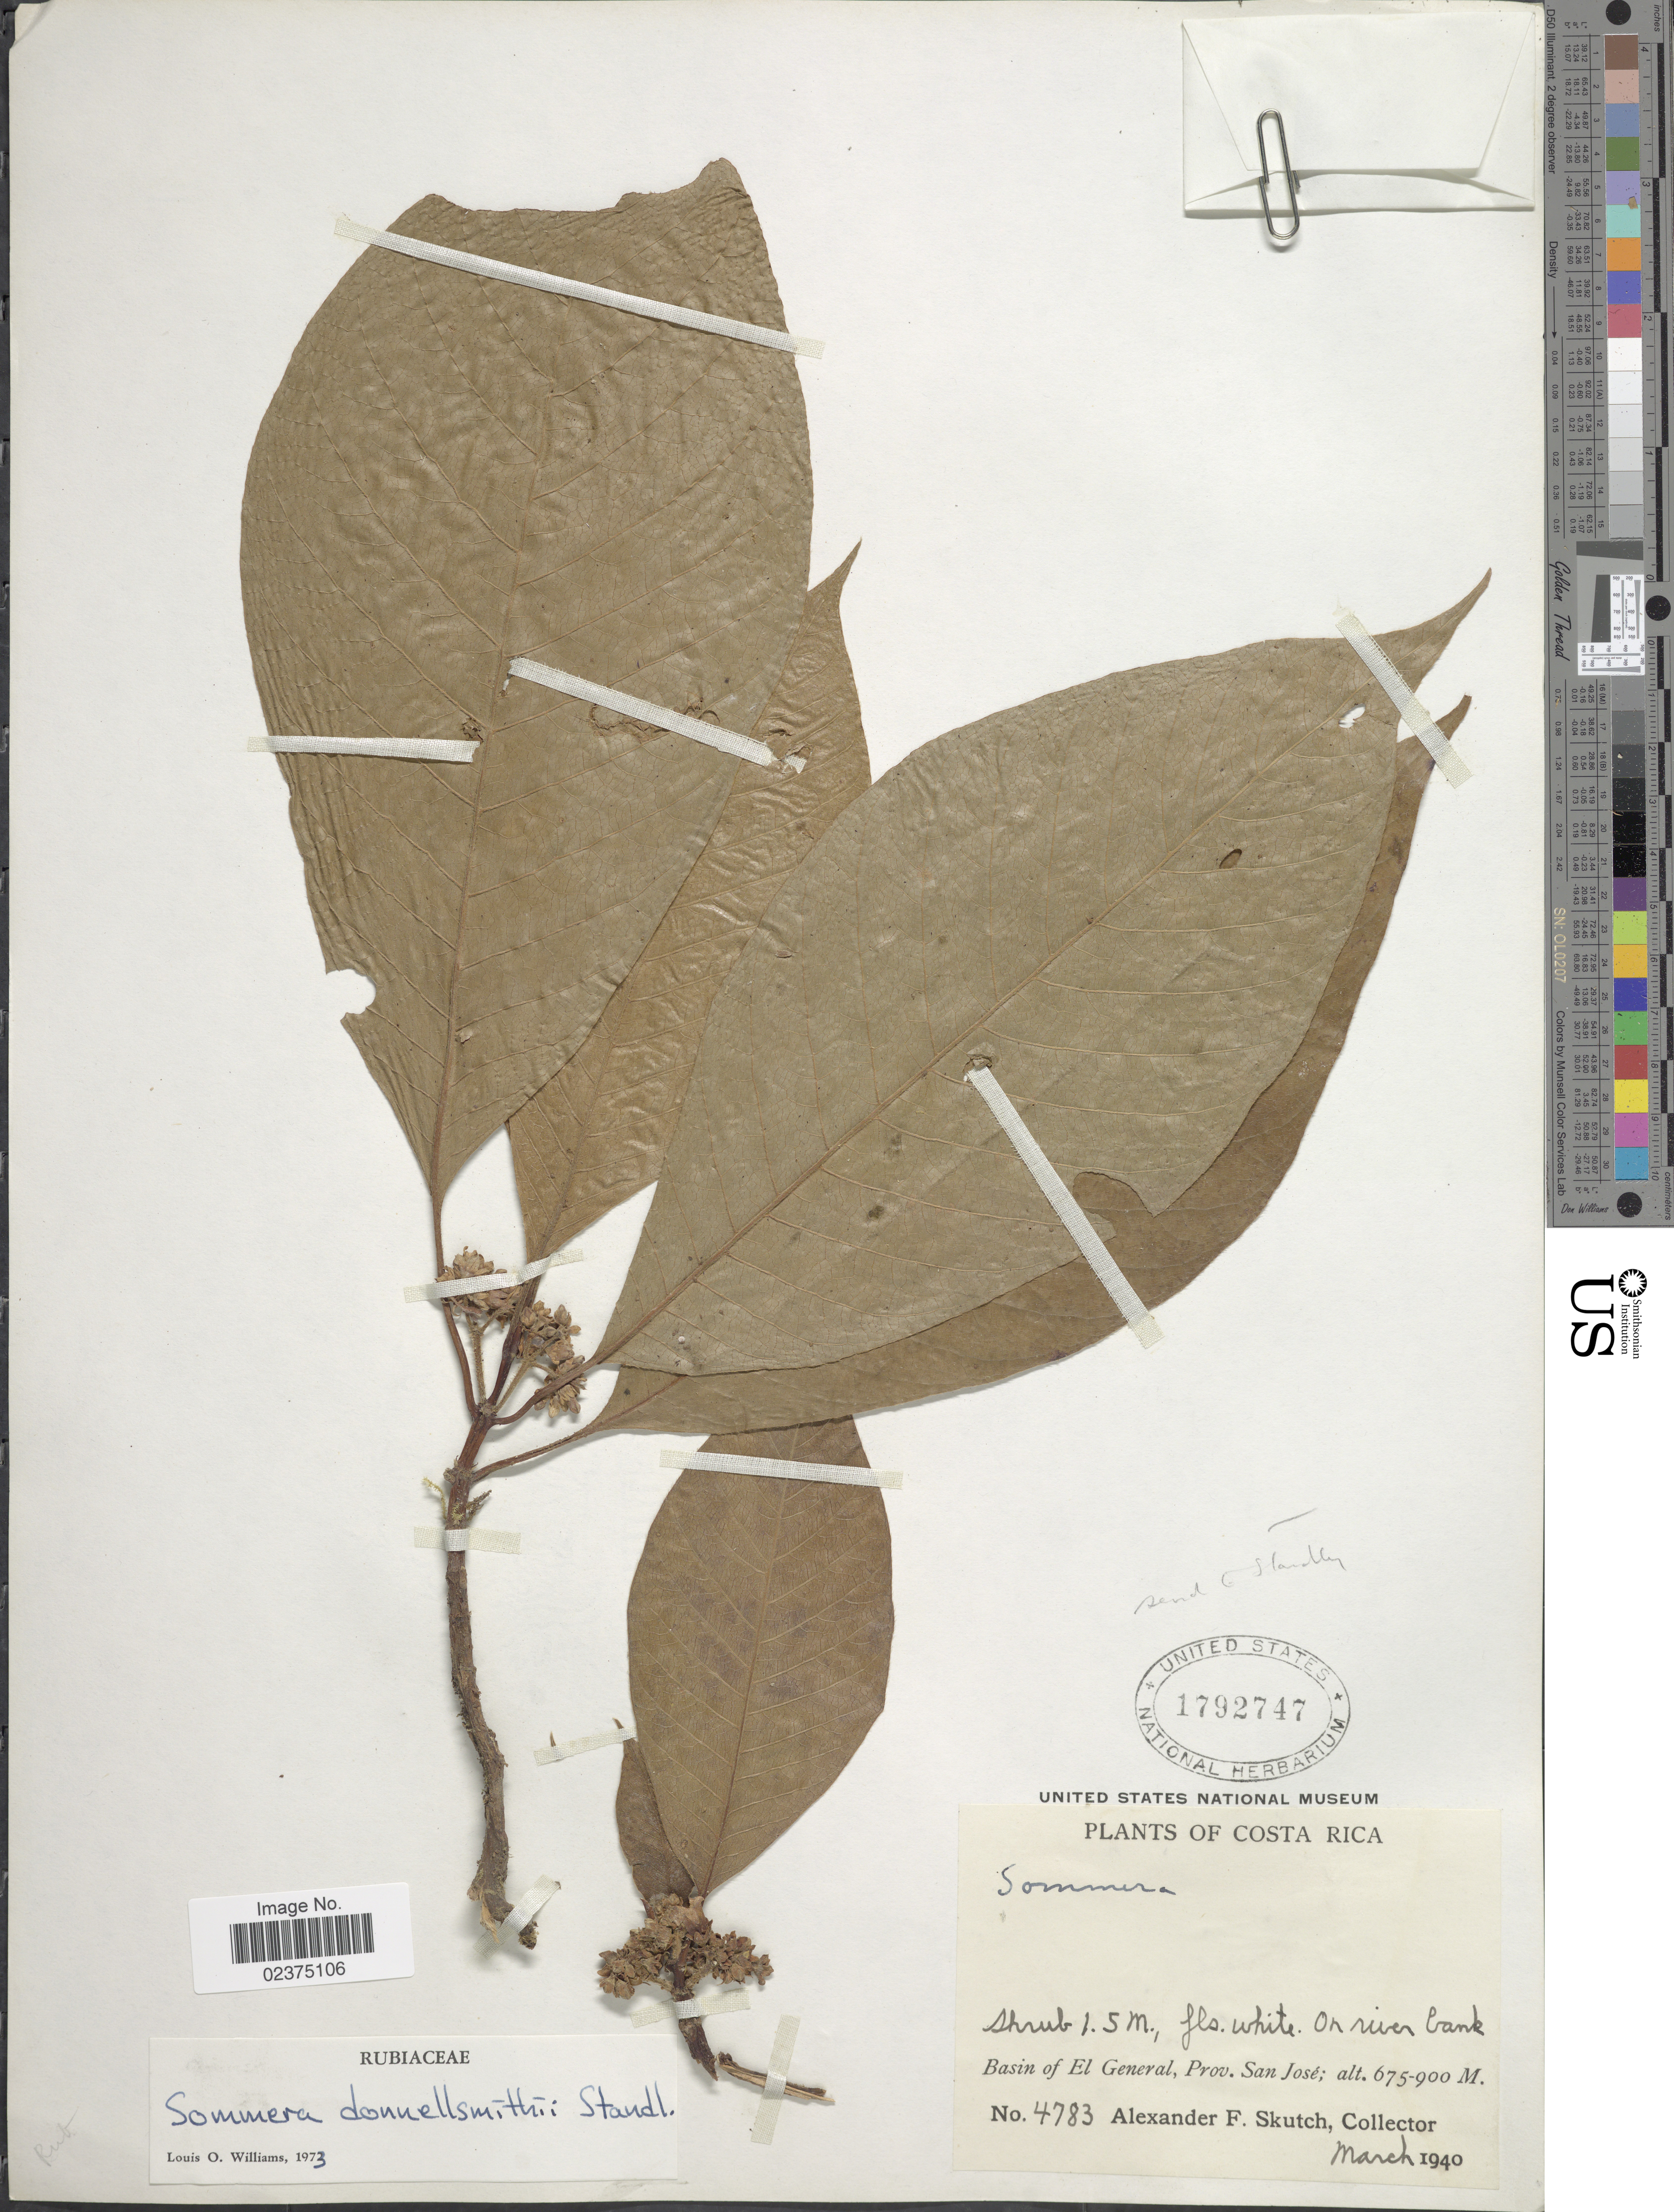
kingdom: Plantae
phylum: Tracheophyta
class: Magnoliopsida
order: Gentianales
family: Rubiaceae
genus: Sommera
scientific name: Sommera donnell-smithii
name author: Standl.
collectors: A. F. Skutch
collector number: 4783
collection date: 1940-03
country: Costa Rica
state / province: San José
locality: Basin of El General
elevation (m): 675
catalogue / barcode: US 1792747